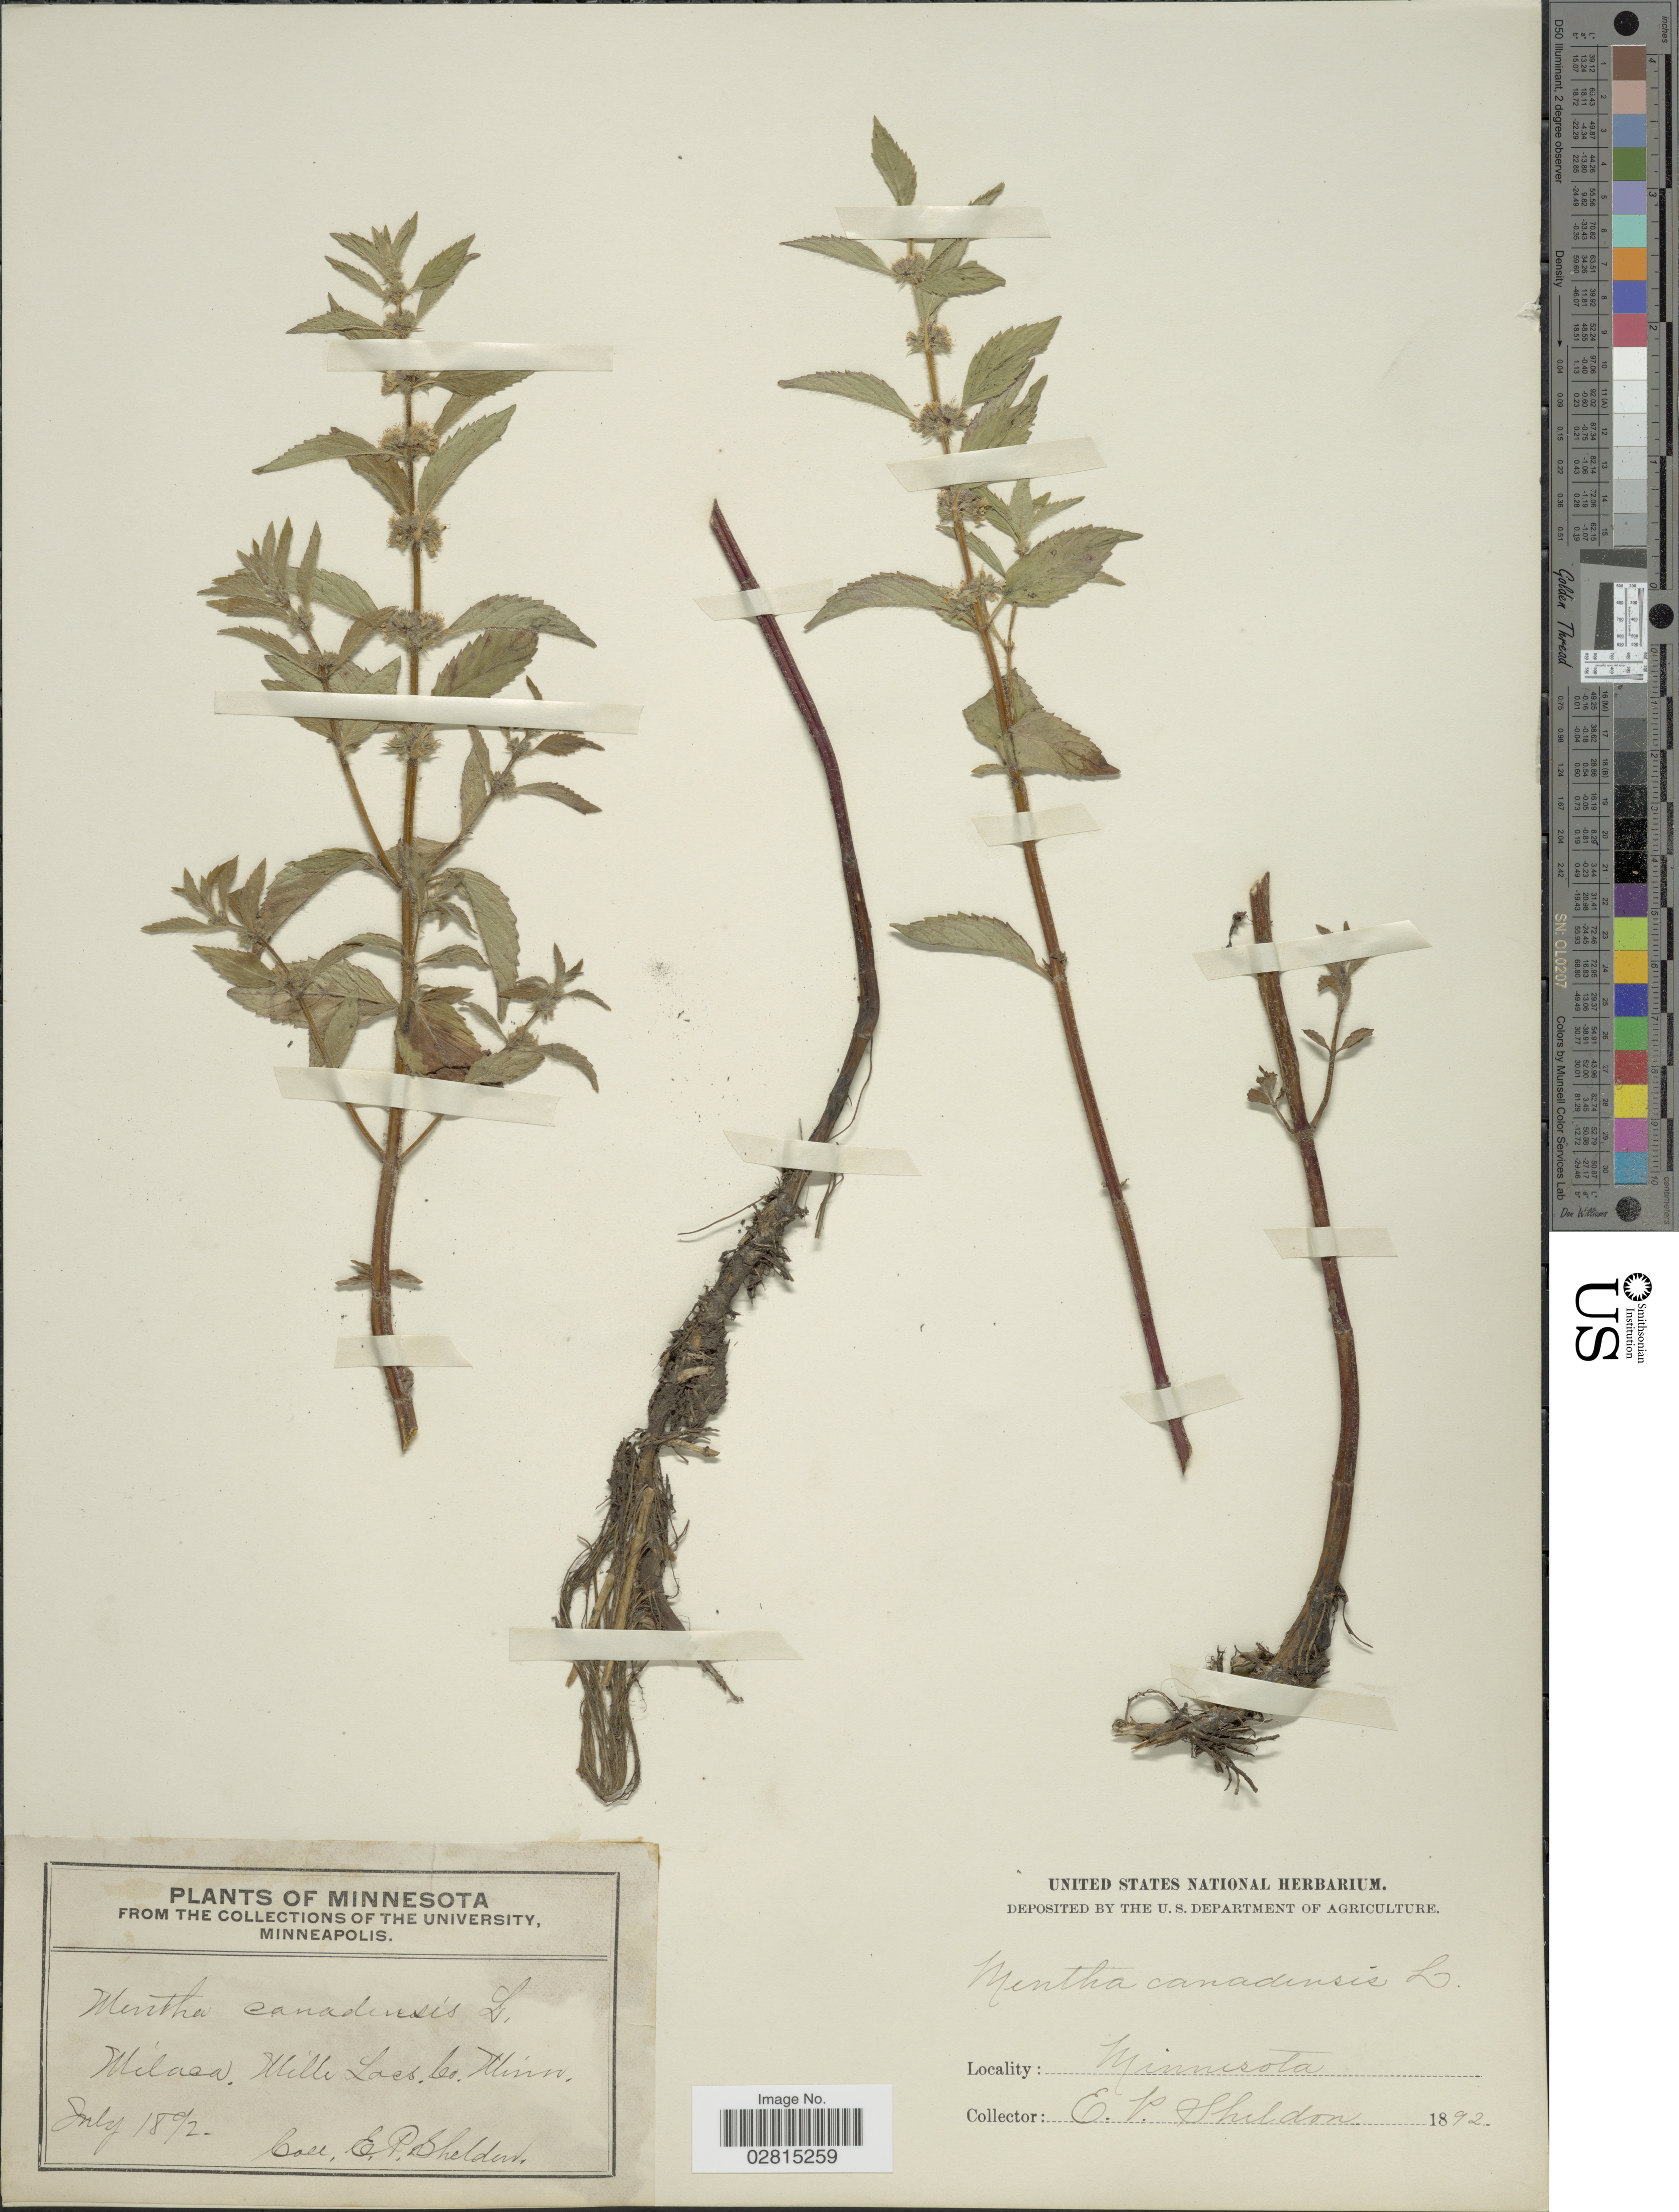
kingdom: Plantae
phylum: Tracheophyta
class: Magnoliopsida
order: Lamiales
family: Lamiaceae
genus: Mentha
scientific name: Mentha canadensis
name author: L.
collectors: E. P. Sheldon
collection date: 1892-07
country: United States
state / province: Minnesota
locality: Milaca, Mille Lacs Co. Minn.